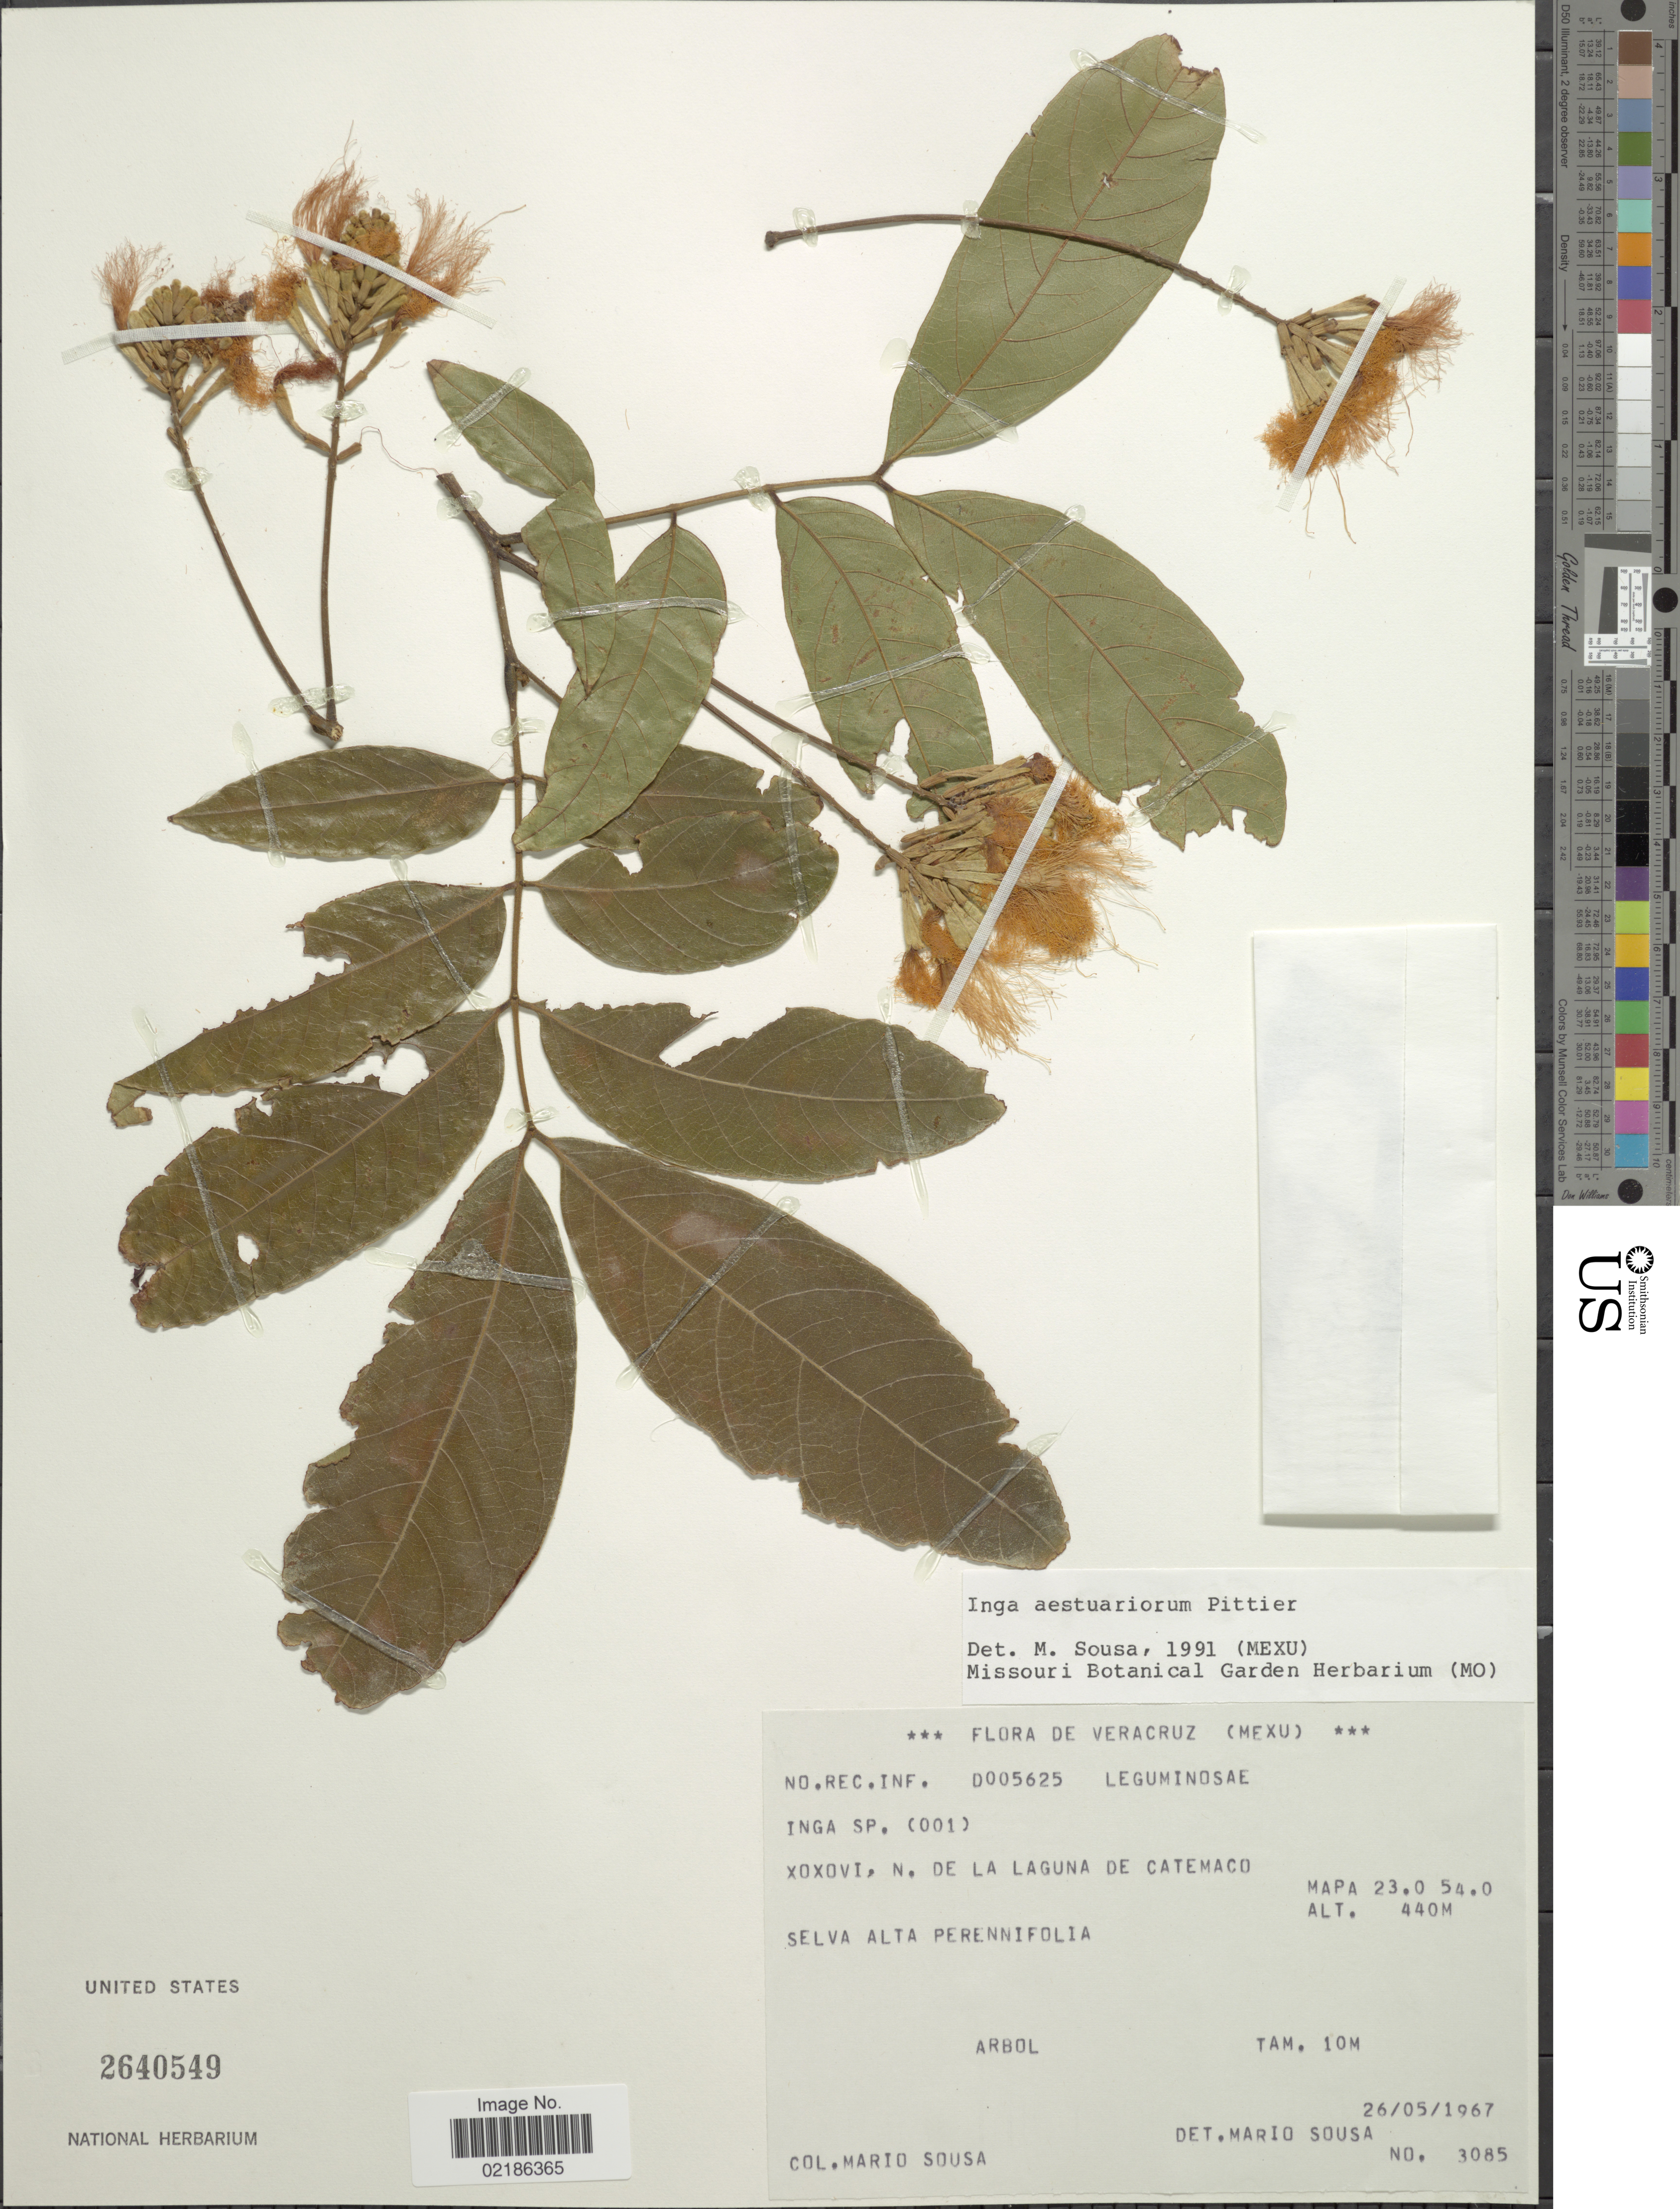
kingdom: Plantae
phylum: Tracheophyta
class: Magnoliopsida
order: Fabales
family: Fabaceae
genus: Inga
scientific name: Inga multijuga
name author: Benth.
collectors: M. Sousa S.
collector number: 3085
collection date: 1967-05-26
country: Mexico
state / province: Veracruz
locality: Veracruz (Mexu), Xoxovi, N de la Laguna de Catemaco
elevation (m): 440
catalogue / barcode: US 2640549